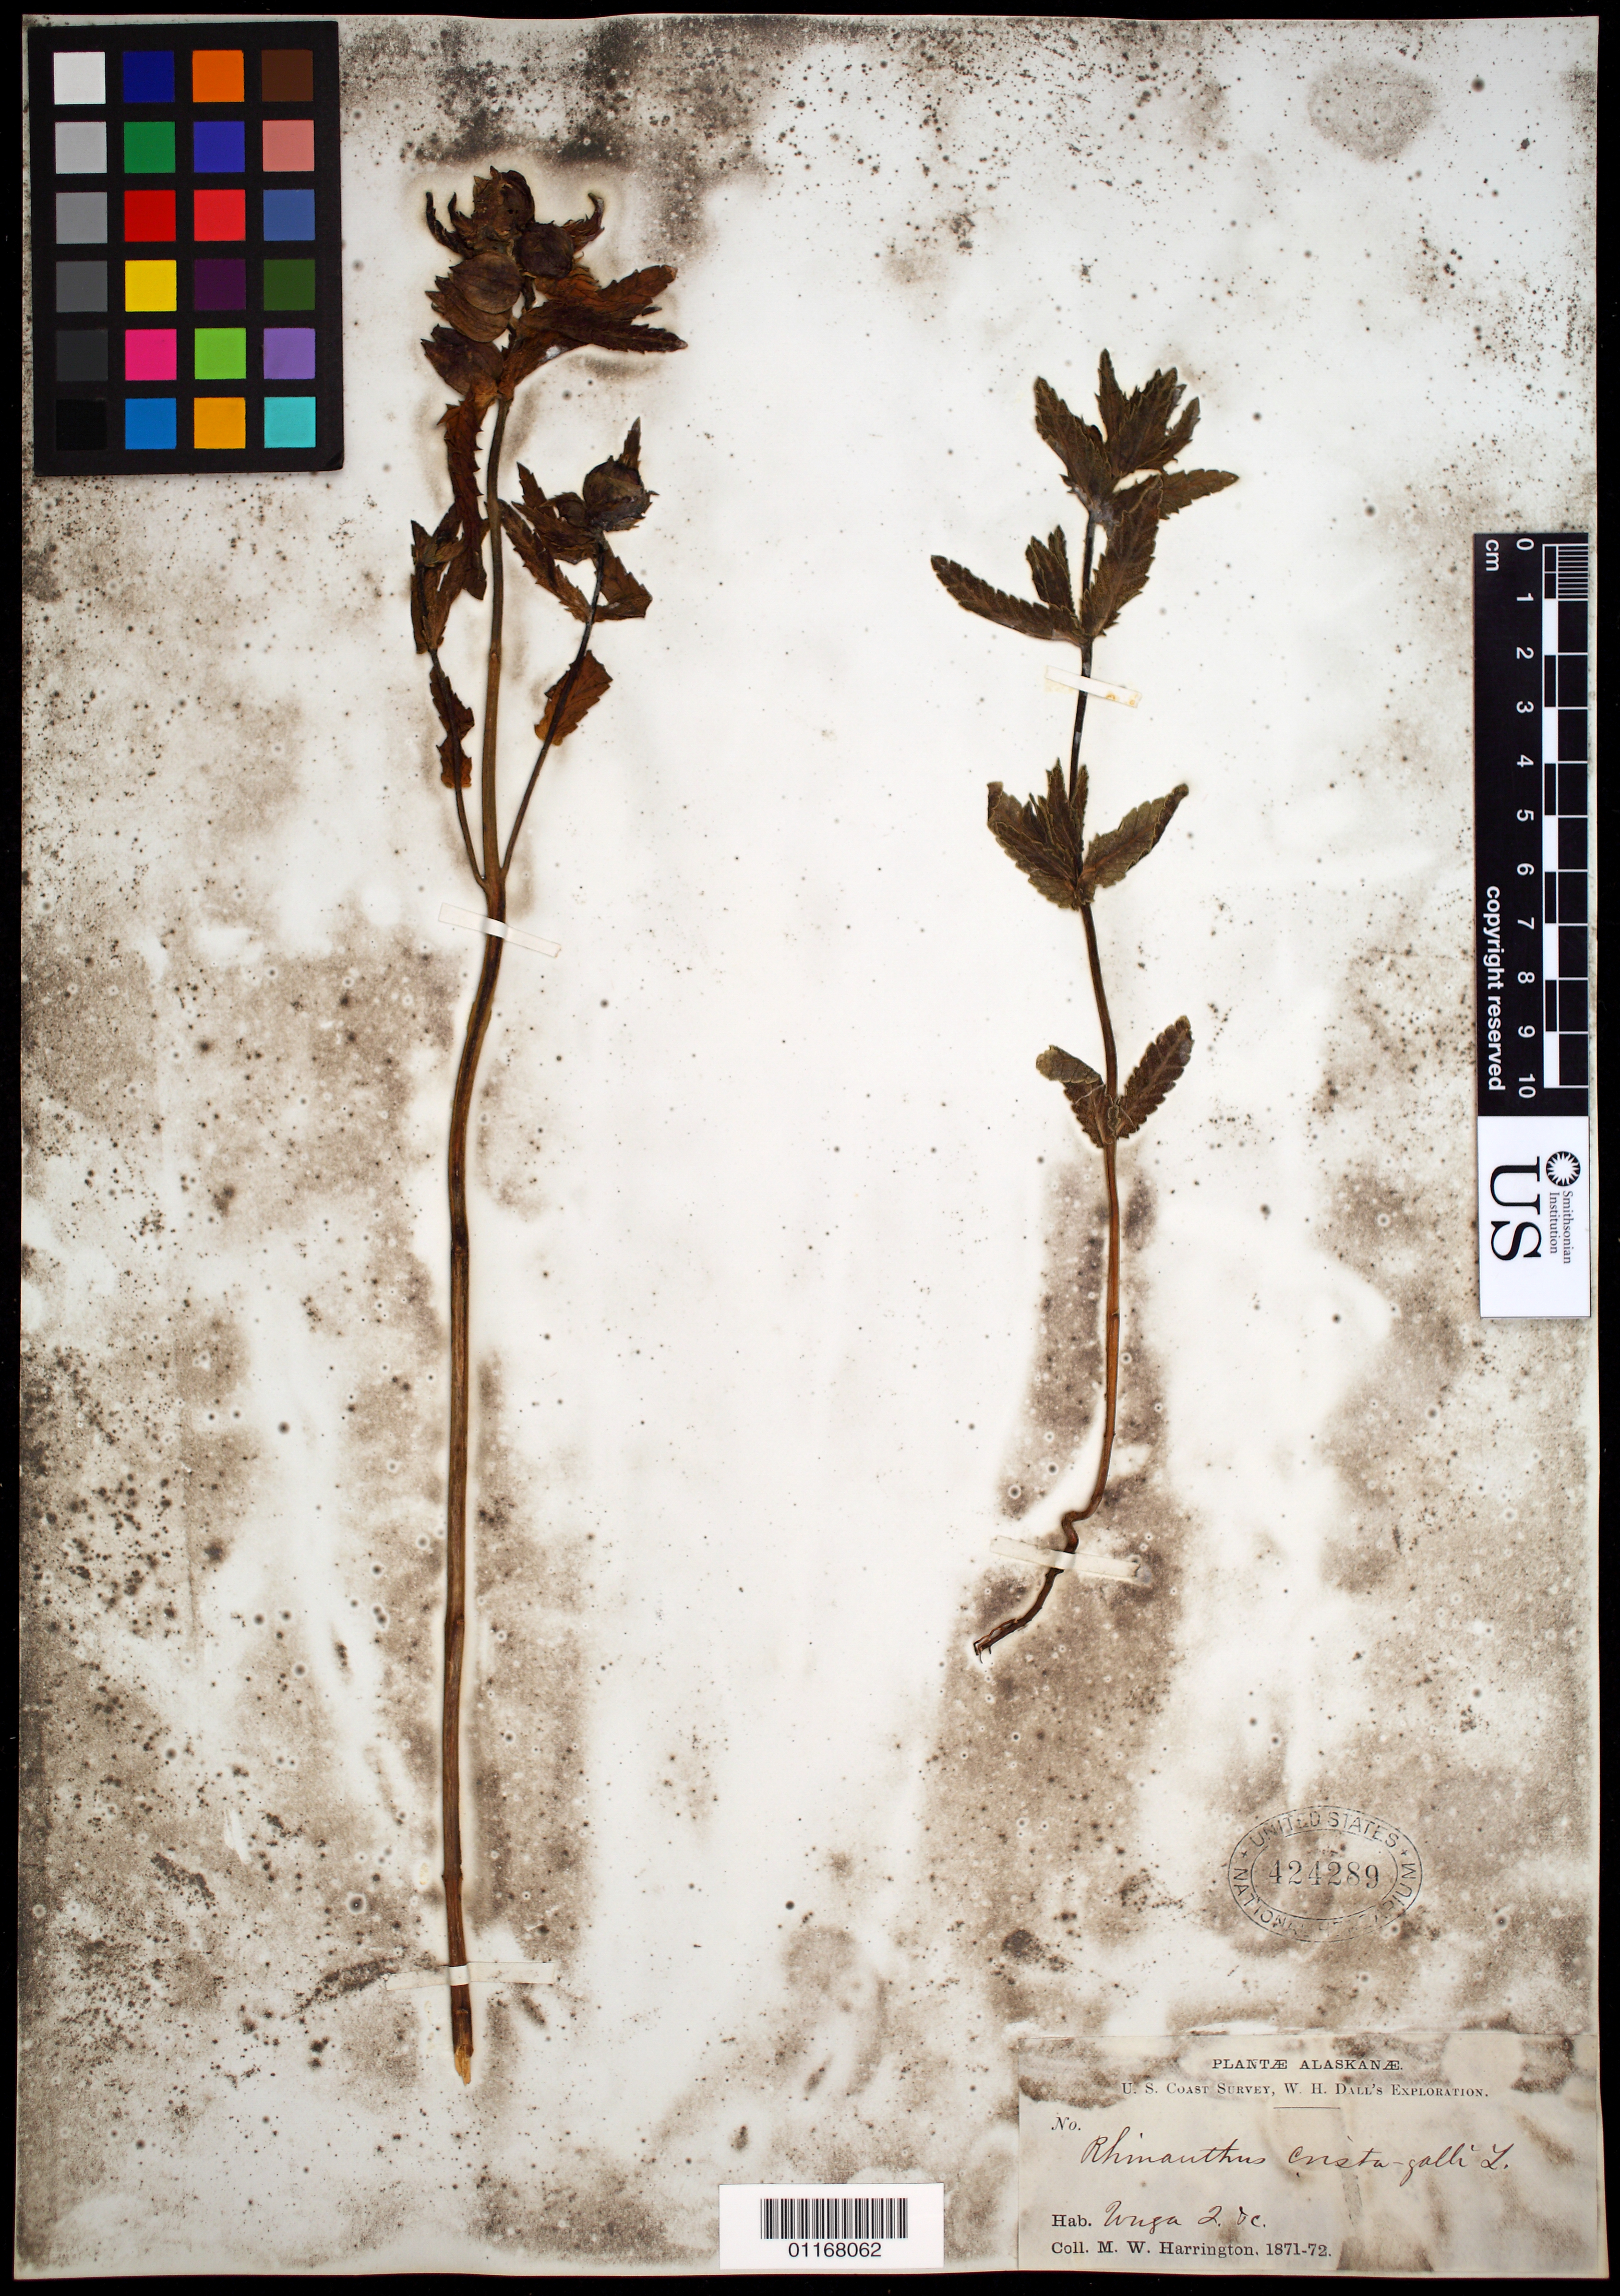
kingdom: Plantae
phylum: Tracheophyta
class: Magnoliopsida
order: Lamiales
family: Orobanchaceae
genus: Rhinanthus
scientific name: Rhinanthus crista-galli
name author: L.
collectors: M. W. Harrington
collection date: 1871/1872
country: United States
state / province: Alaska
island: Unga Island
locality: Unga Island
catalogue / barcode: US 424289